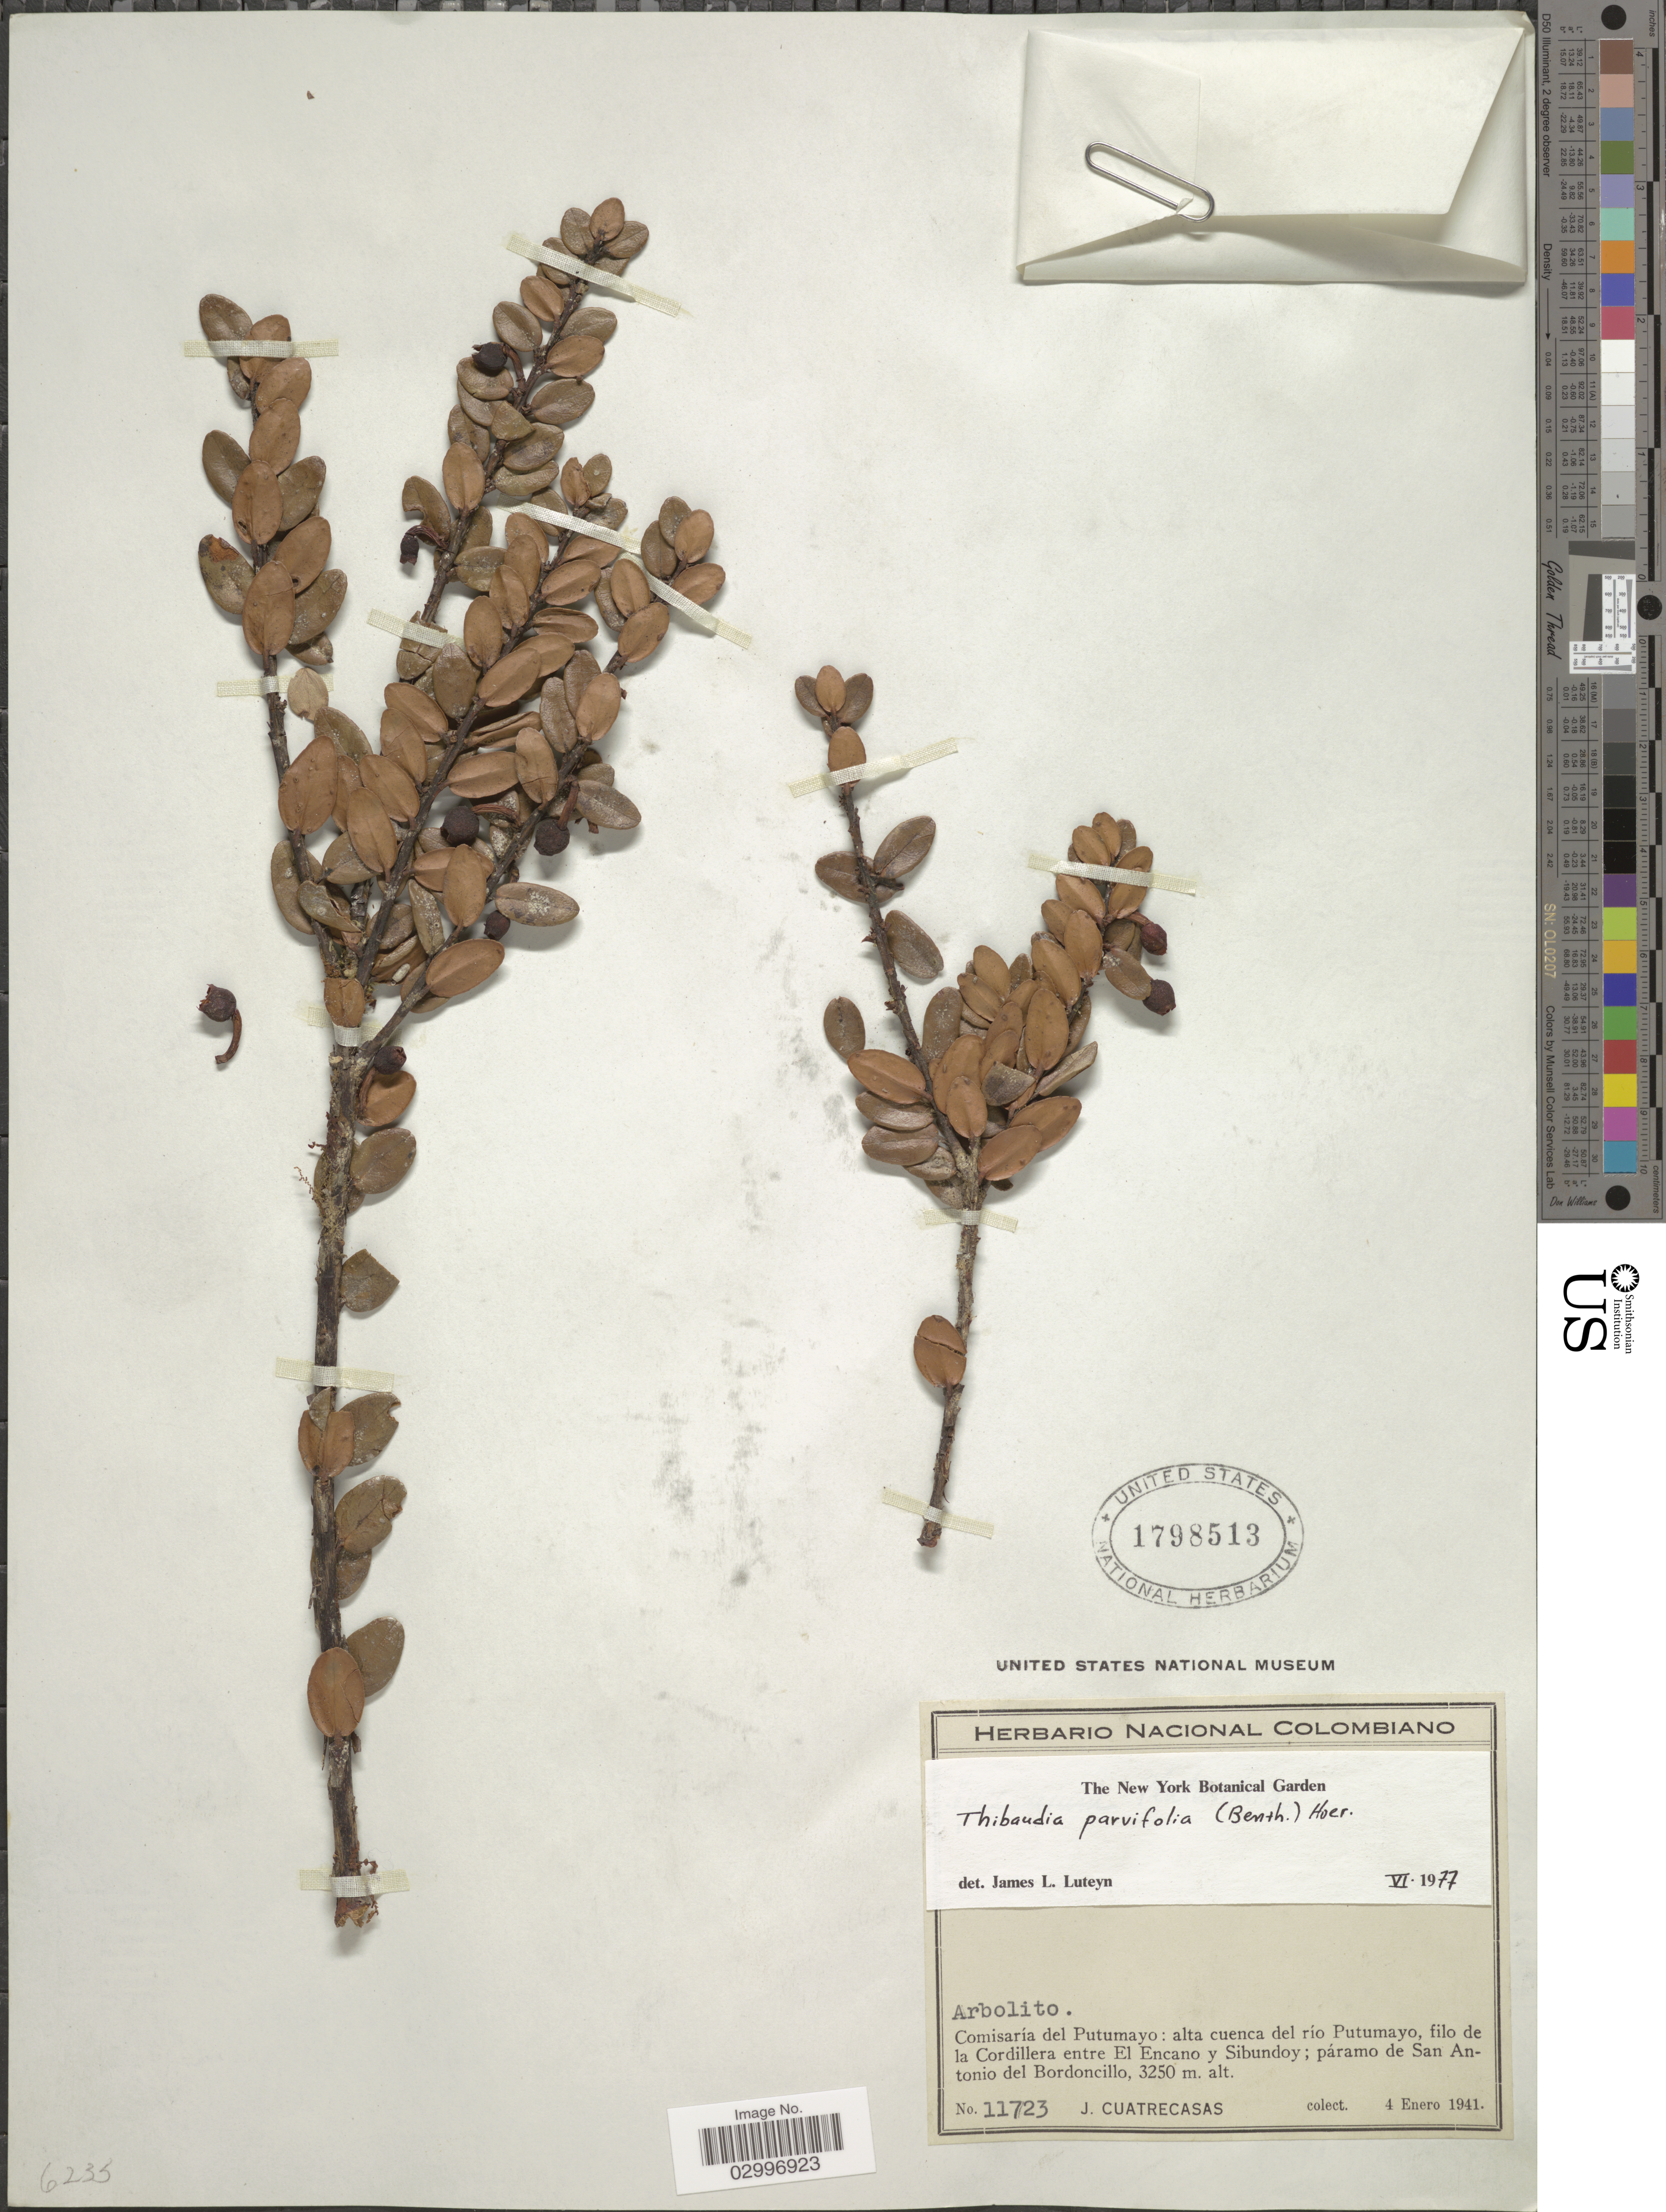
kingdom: Plantae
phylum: Tracheophyta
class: Magnoliopsida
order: Ericales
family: Ericaceae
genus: Thibaudia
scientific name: Thibaudia parvifolia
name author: (Benth.) Hoerold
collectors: J. Cuatrecasas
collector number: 11723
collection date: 1941-01-04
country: Colombia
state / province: Putumayo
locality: Comisaría del Putumayo: alta cuenca del río Putumayo, filo de la Cordillera entre El Encano y Sibundoy; páramo de San Antonio del Bordoncillo.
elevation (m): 3250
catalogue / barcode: US 1798513